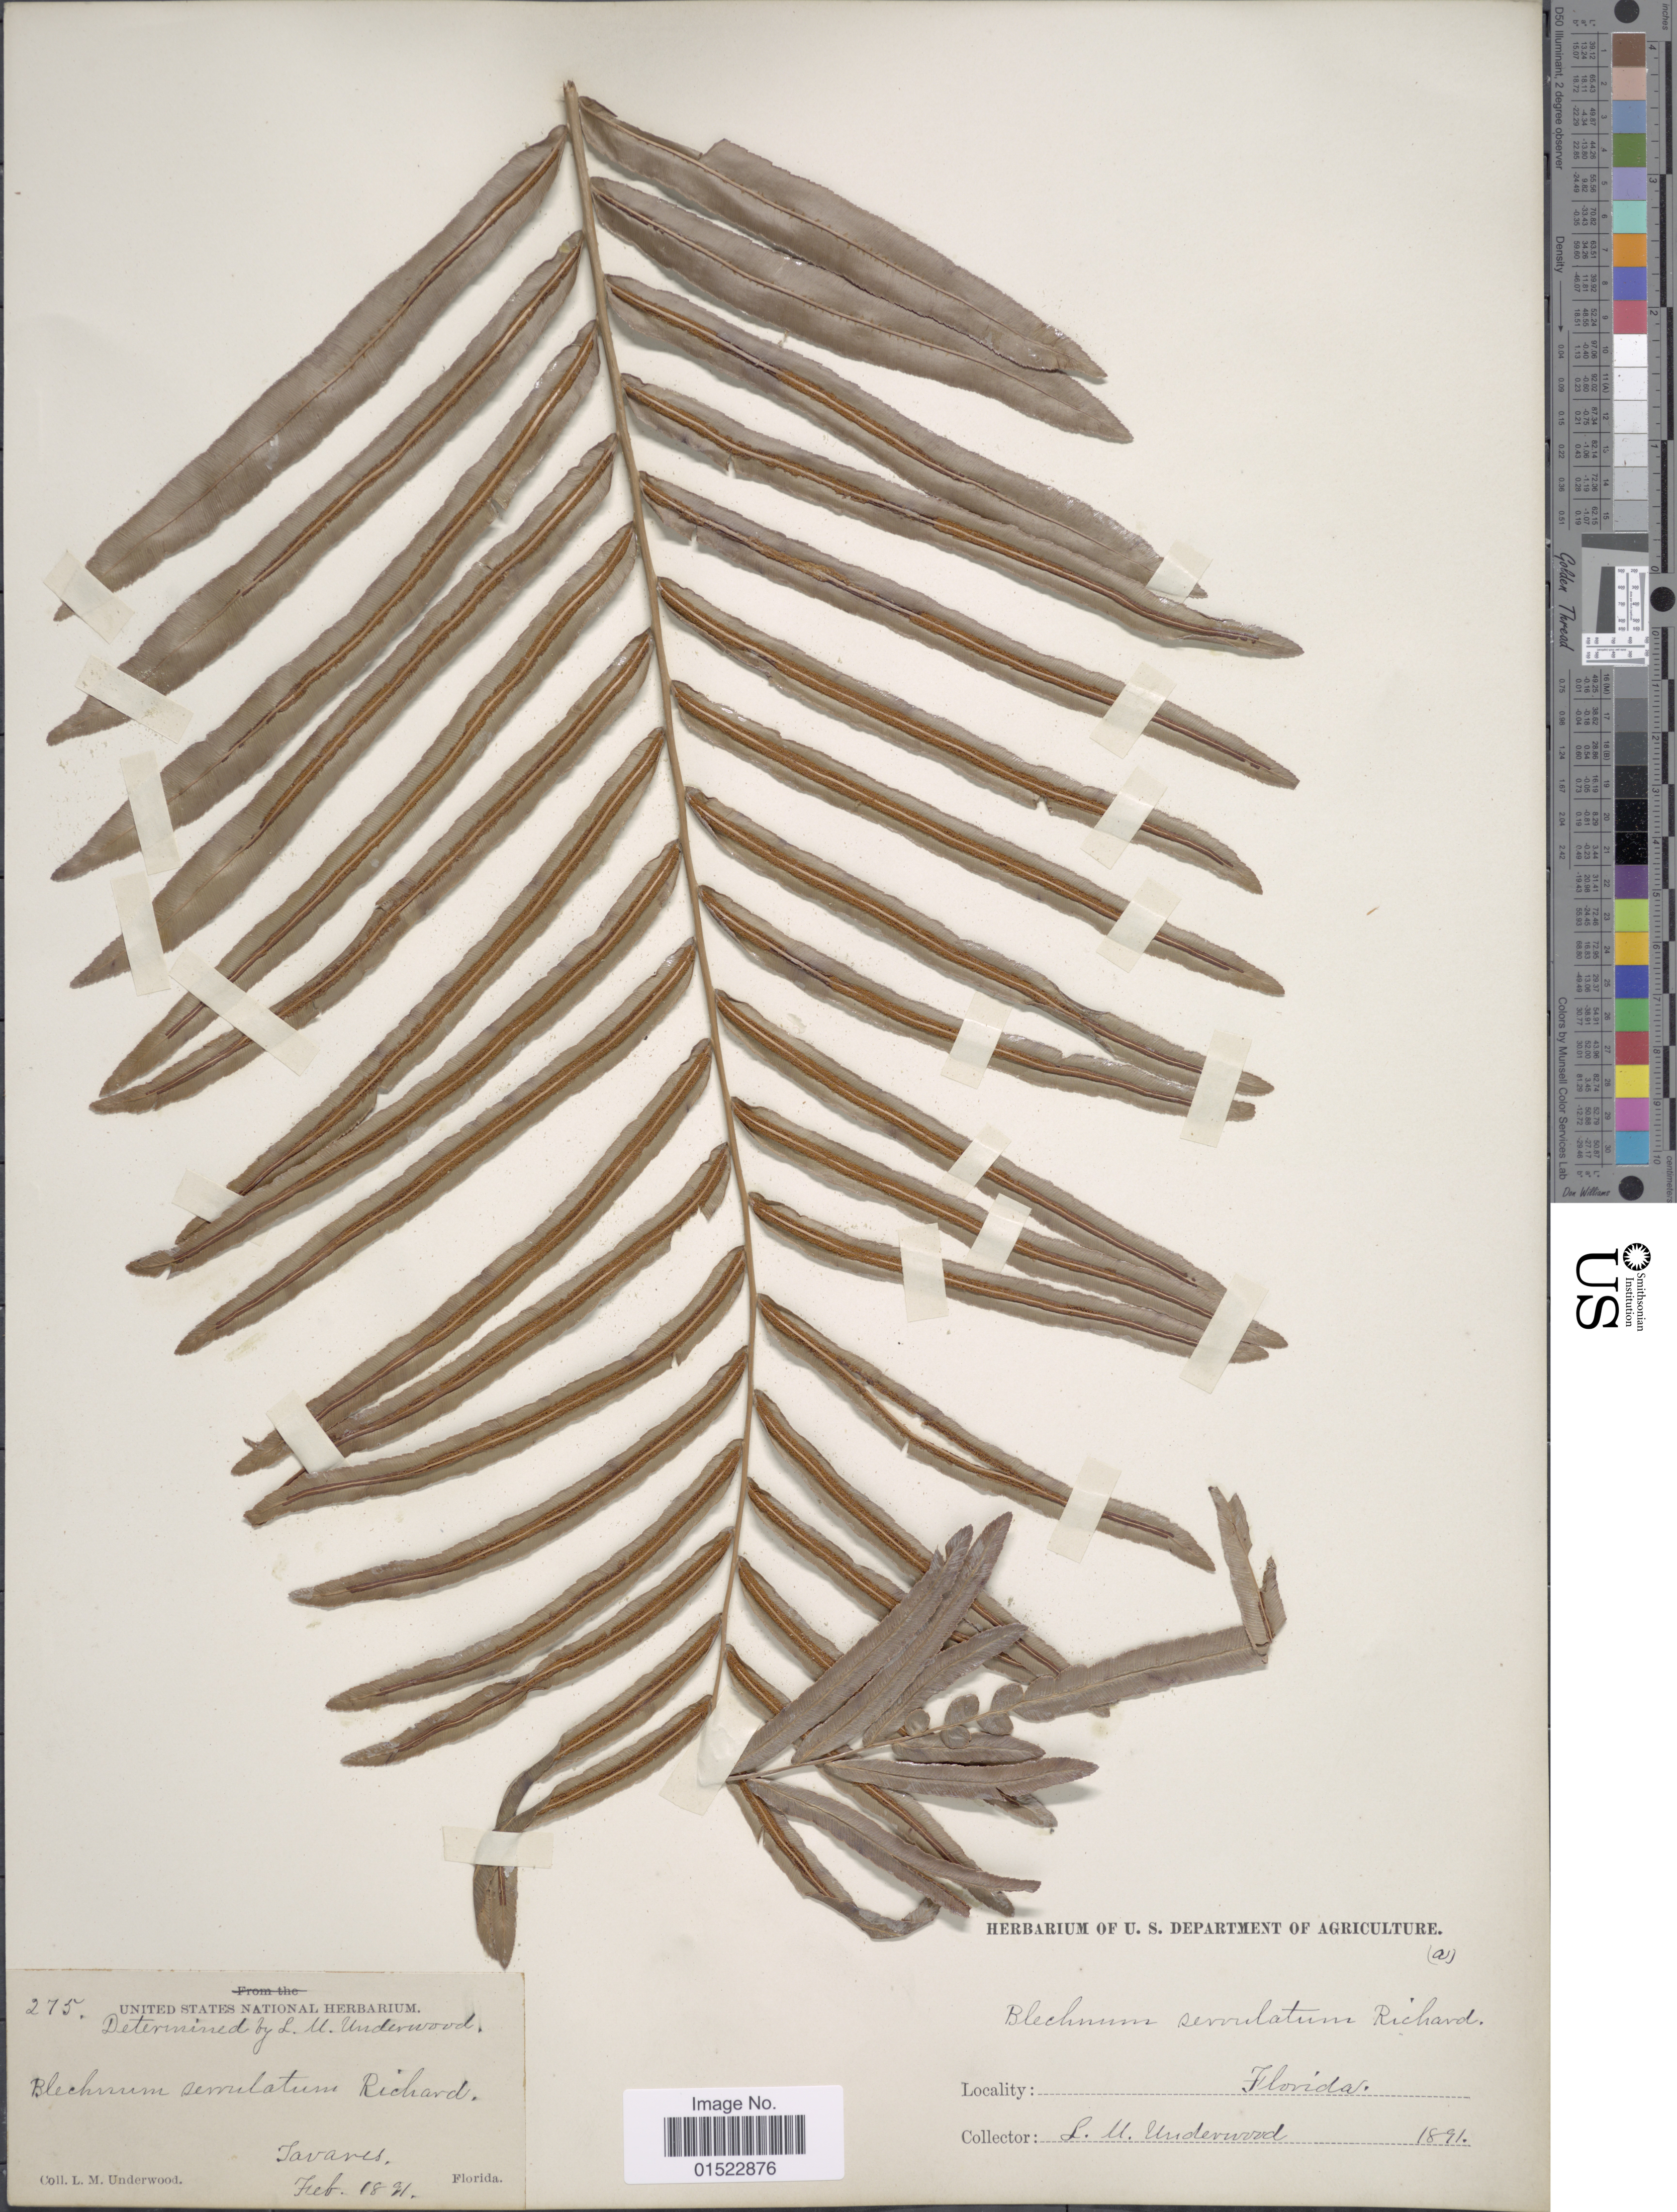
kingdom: Plantae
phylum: Tracheophyta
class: Polypodiopsida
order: Polypodiales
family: Blechnaceae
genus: Telmatoblechnum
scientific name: Telmatoblechnum serrulatum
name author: (Rich.) Perrie et al.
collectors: L. M. Underwood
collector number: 275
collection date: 1891-02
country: United States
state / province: Florida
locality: Tavares